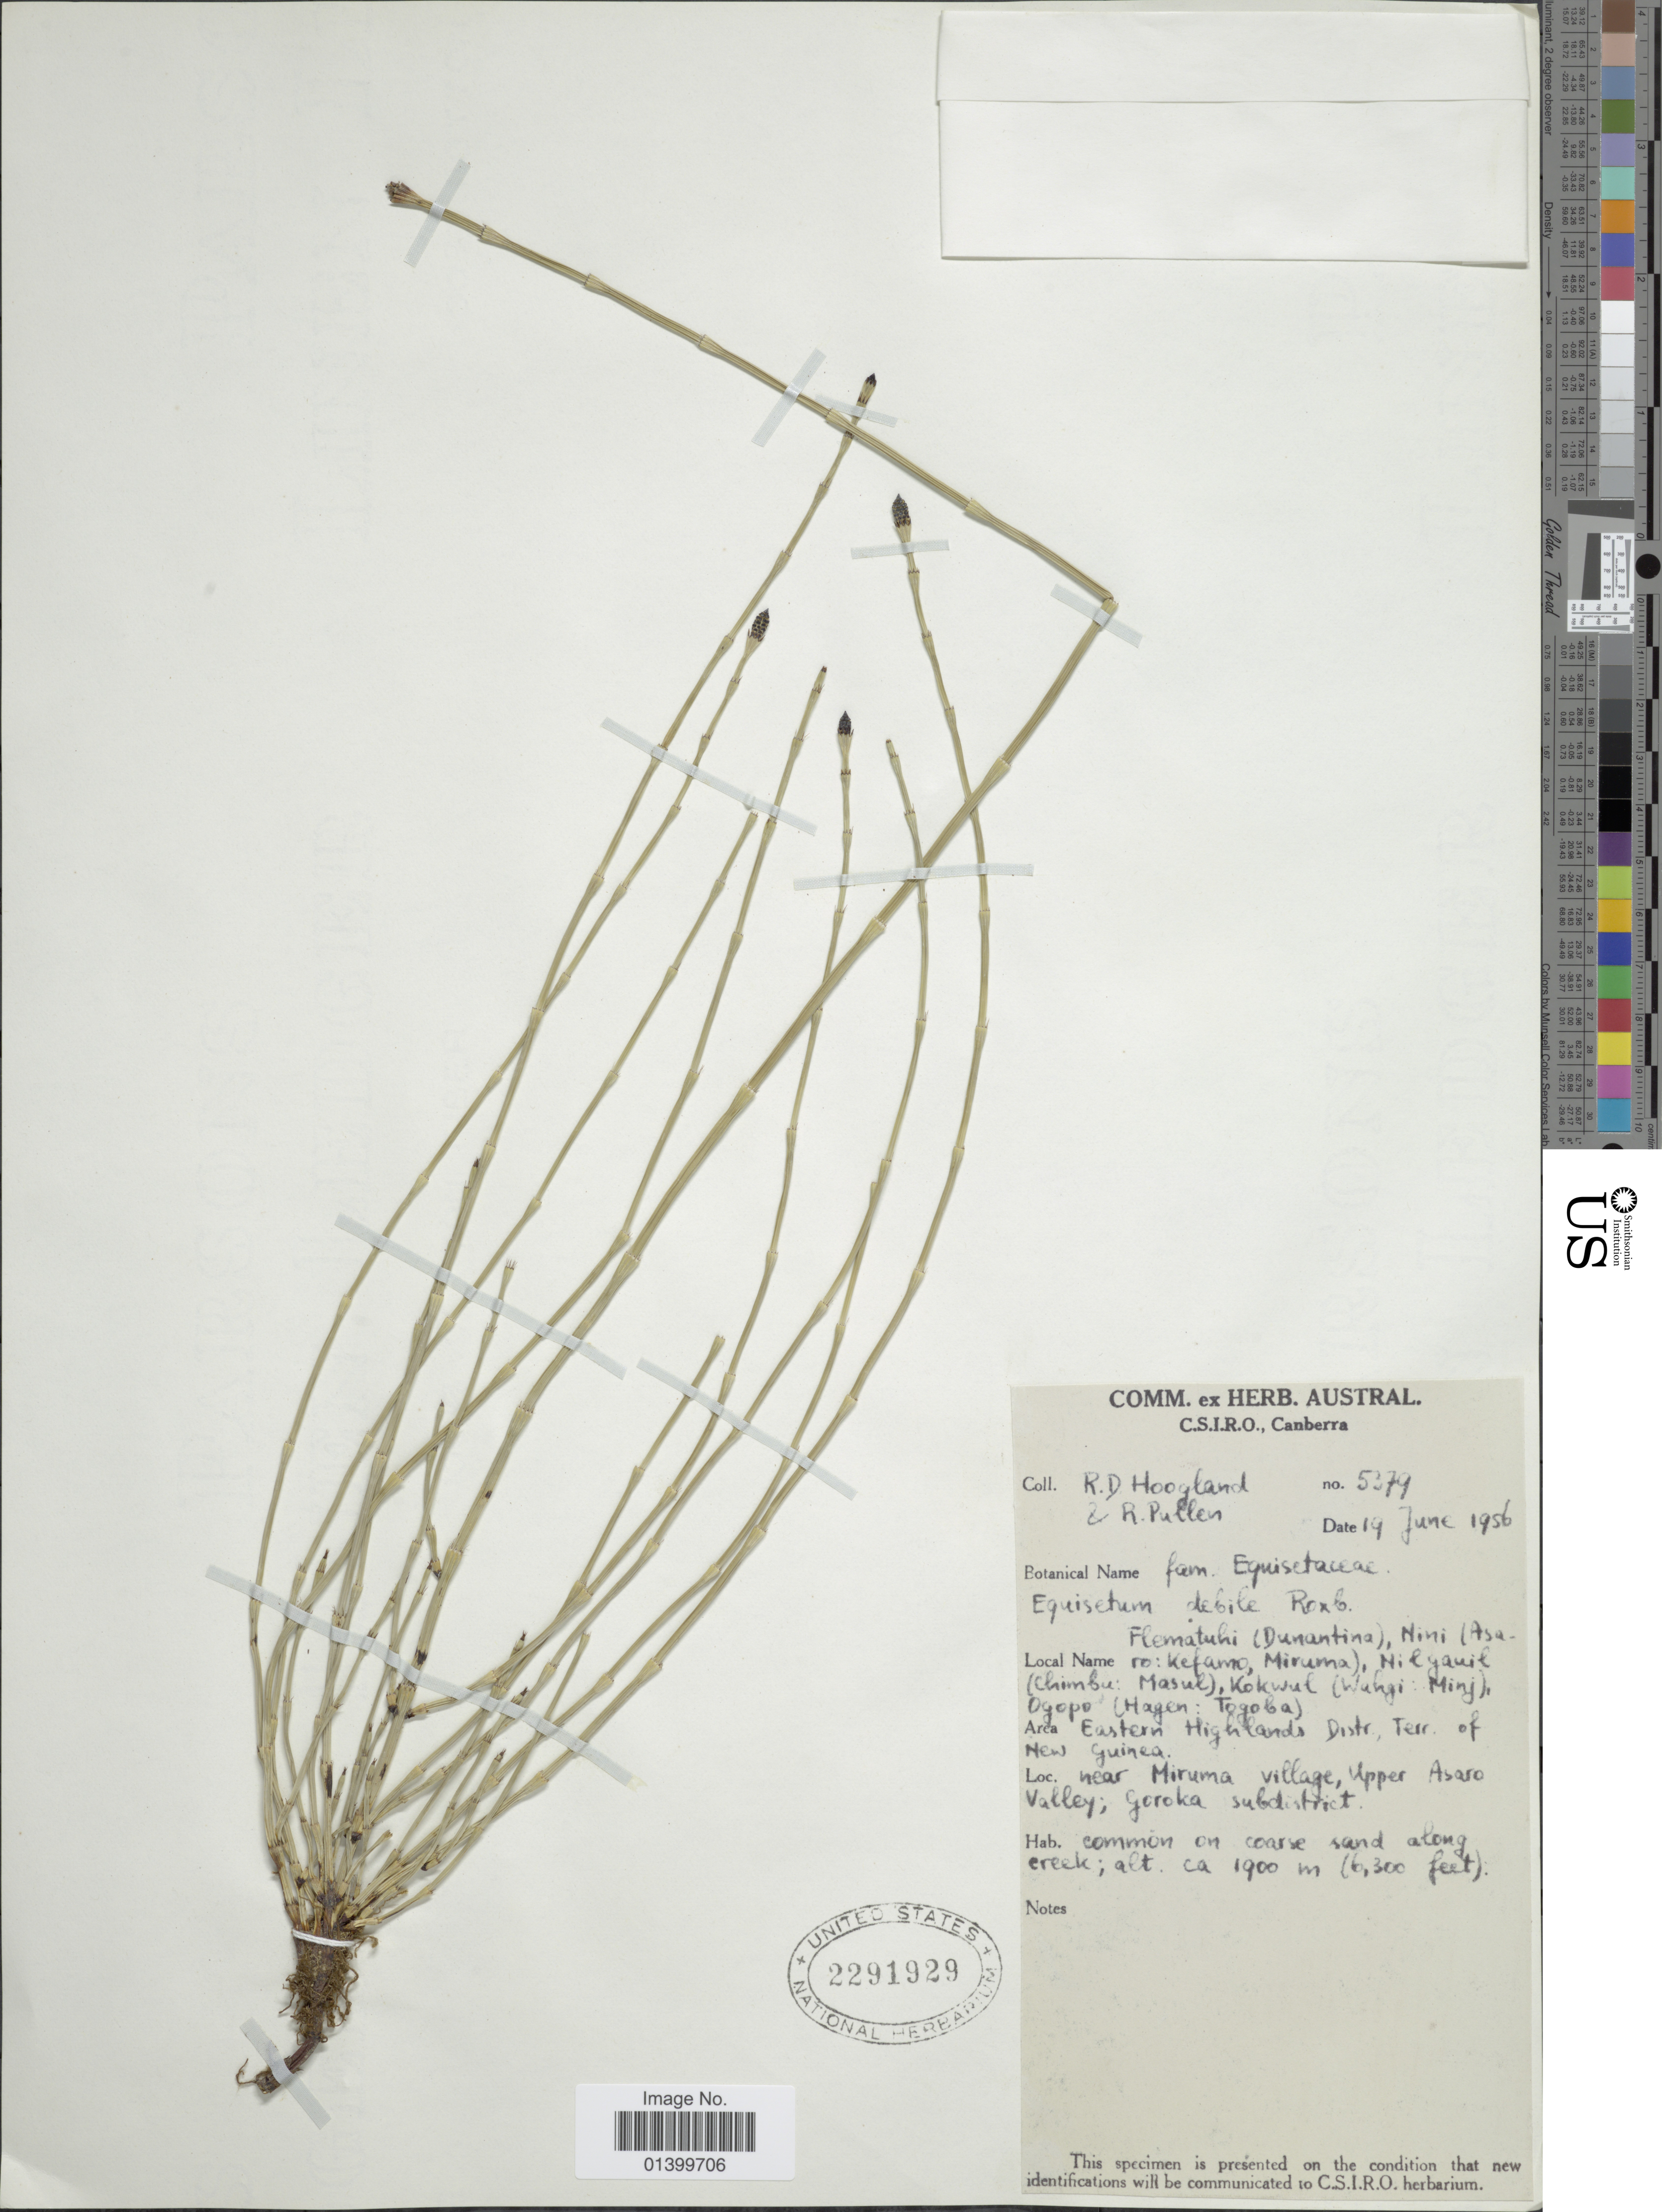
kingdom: Plantae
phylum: Tracheophyta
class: Polypodiopsida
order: Equisetales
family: Equisetaceae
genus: Equisetum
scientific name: Equisetum ramosissimum subsp. debile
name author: (Roxb. ex Vaucher) Hauke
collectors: R. D. Hoogland & R. Pullen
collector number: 5379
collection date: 1956-06-19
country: Papua New Guinea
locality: Area Eastern Highlands Distr., Terr. of New Guinea. Near Miruma village, Upper Asaro Valley; Goroka subdistrict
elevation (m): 1900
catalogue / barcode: US 2291929